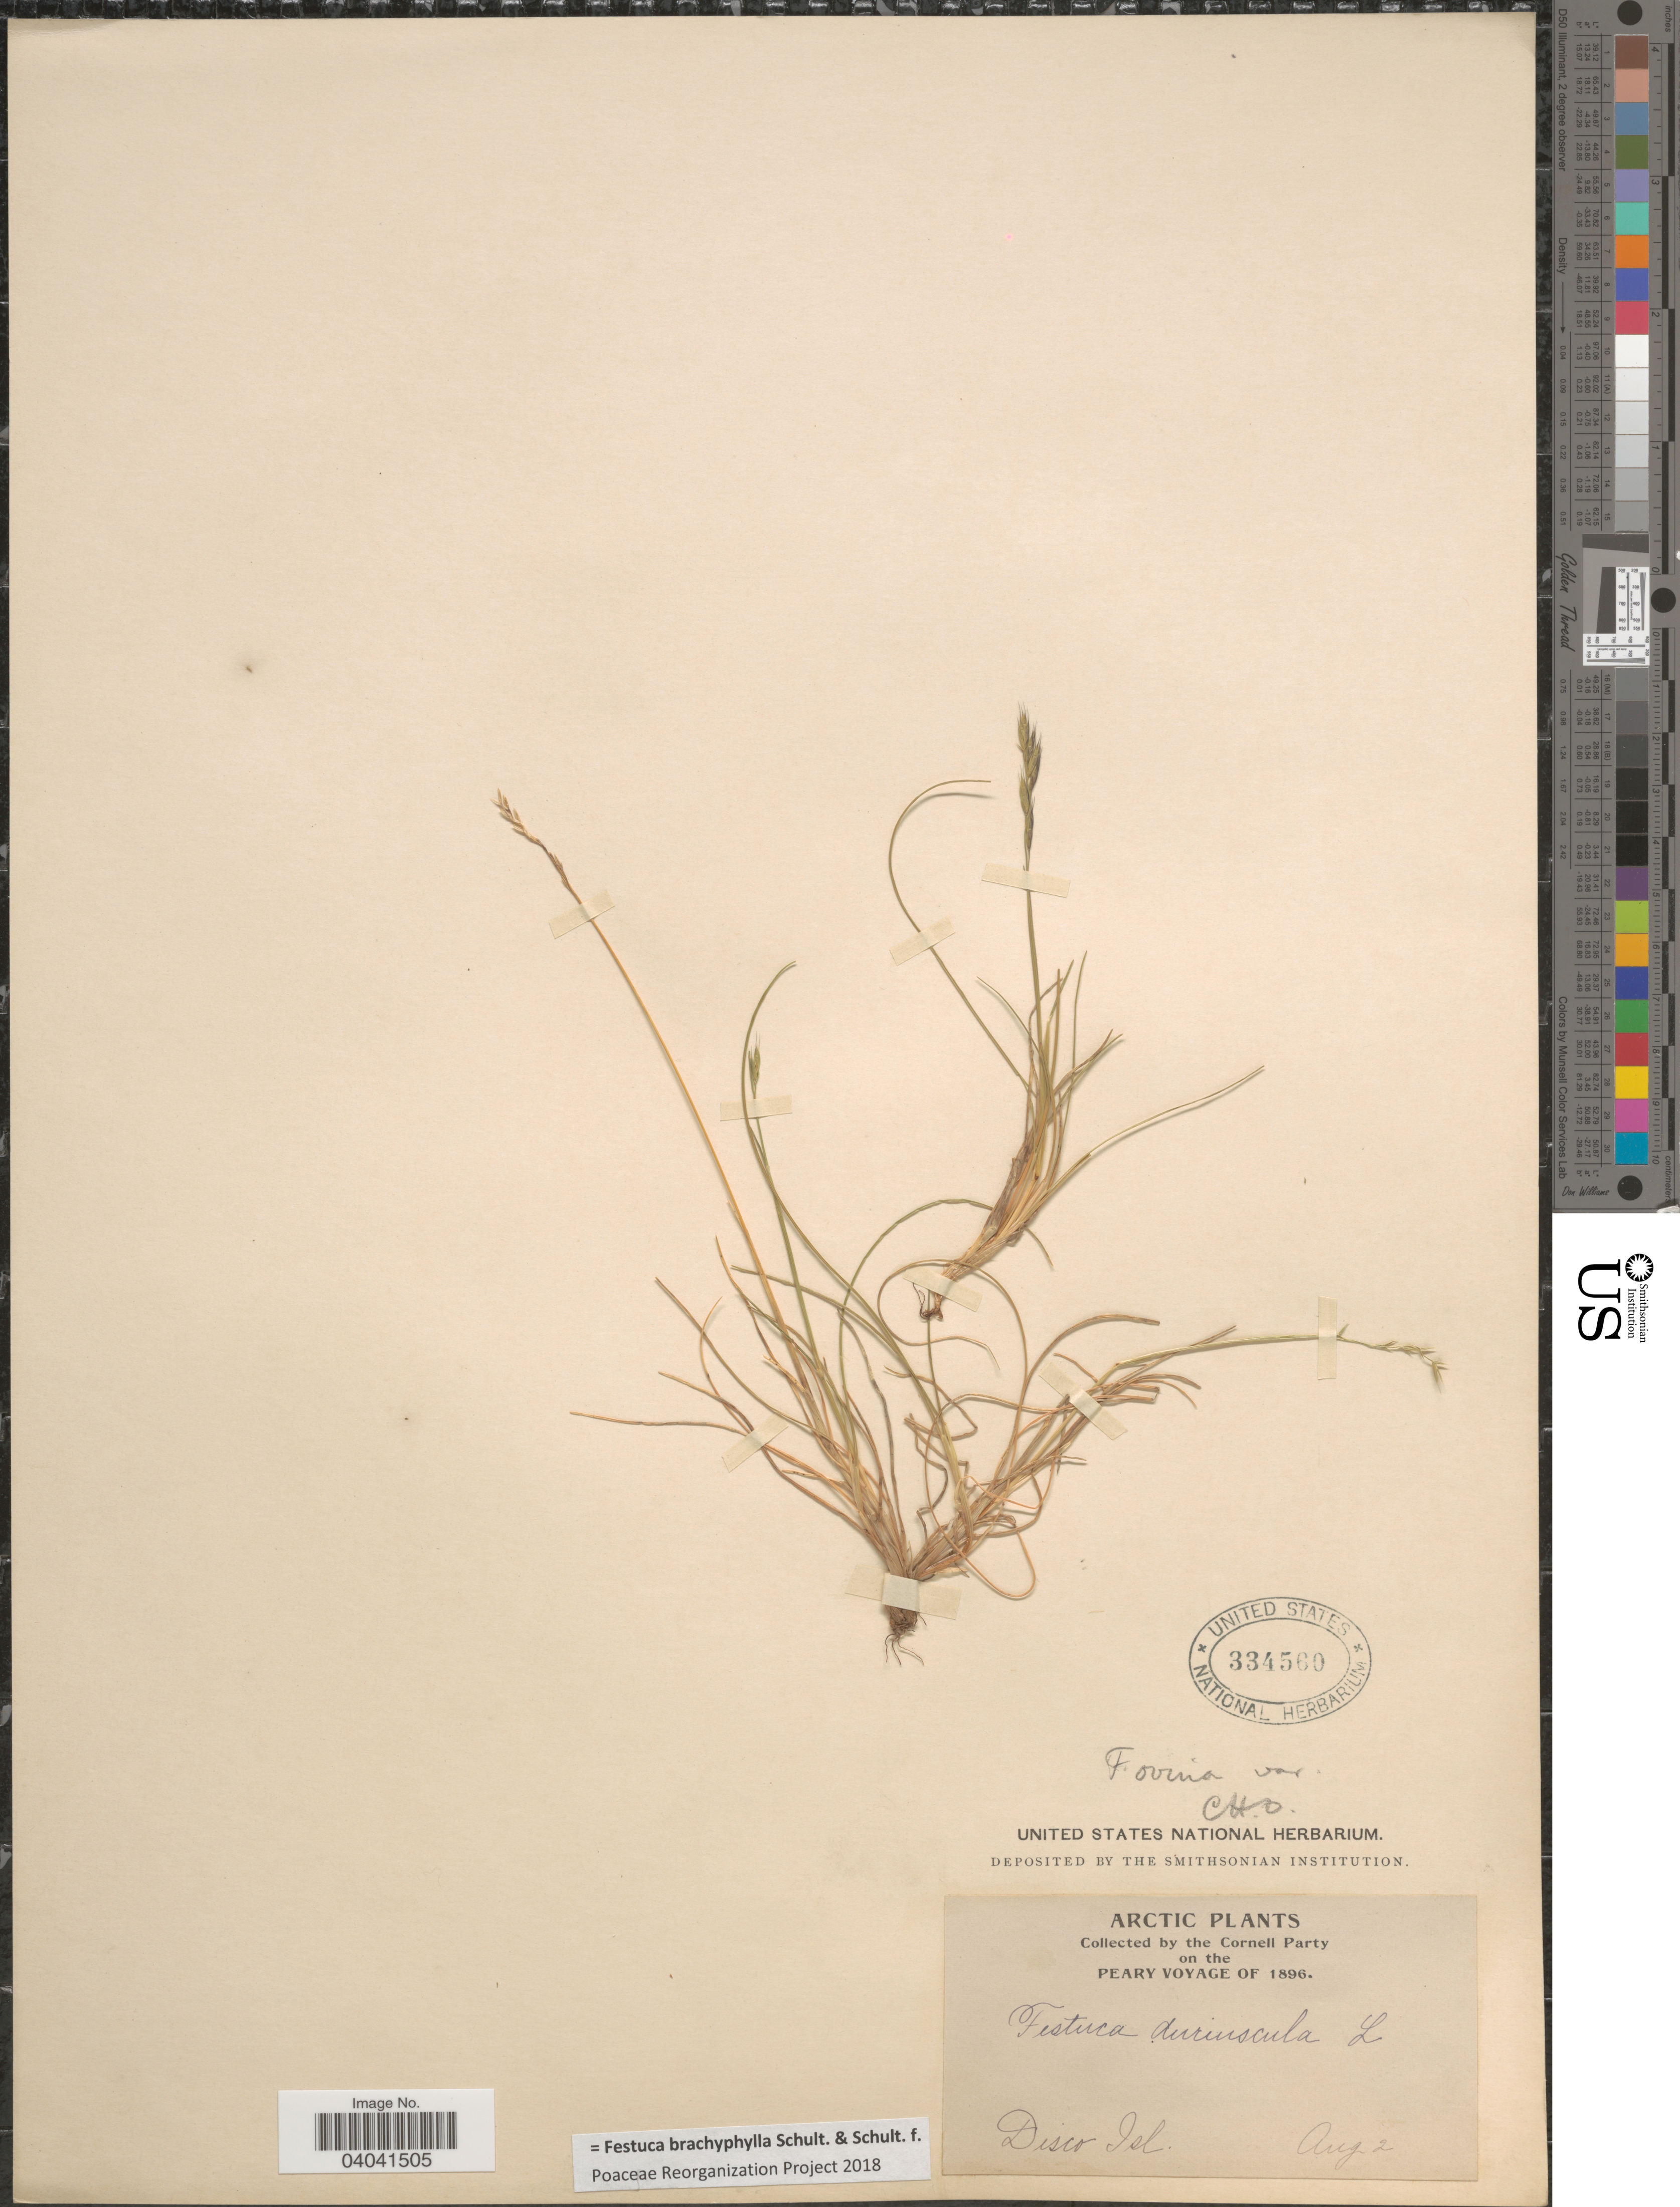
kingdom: Plantae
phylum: Tracheophyta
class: Liliopsida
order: Poales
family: Poaceae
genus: Festuca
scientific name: Festuca brachyphylla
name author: Schult. & Schult. f.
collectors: Cornell Party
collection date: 1896-08-02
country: Greenland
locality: Arctic. Disco Isl.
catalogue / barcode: US 334560